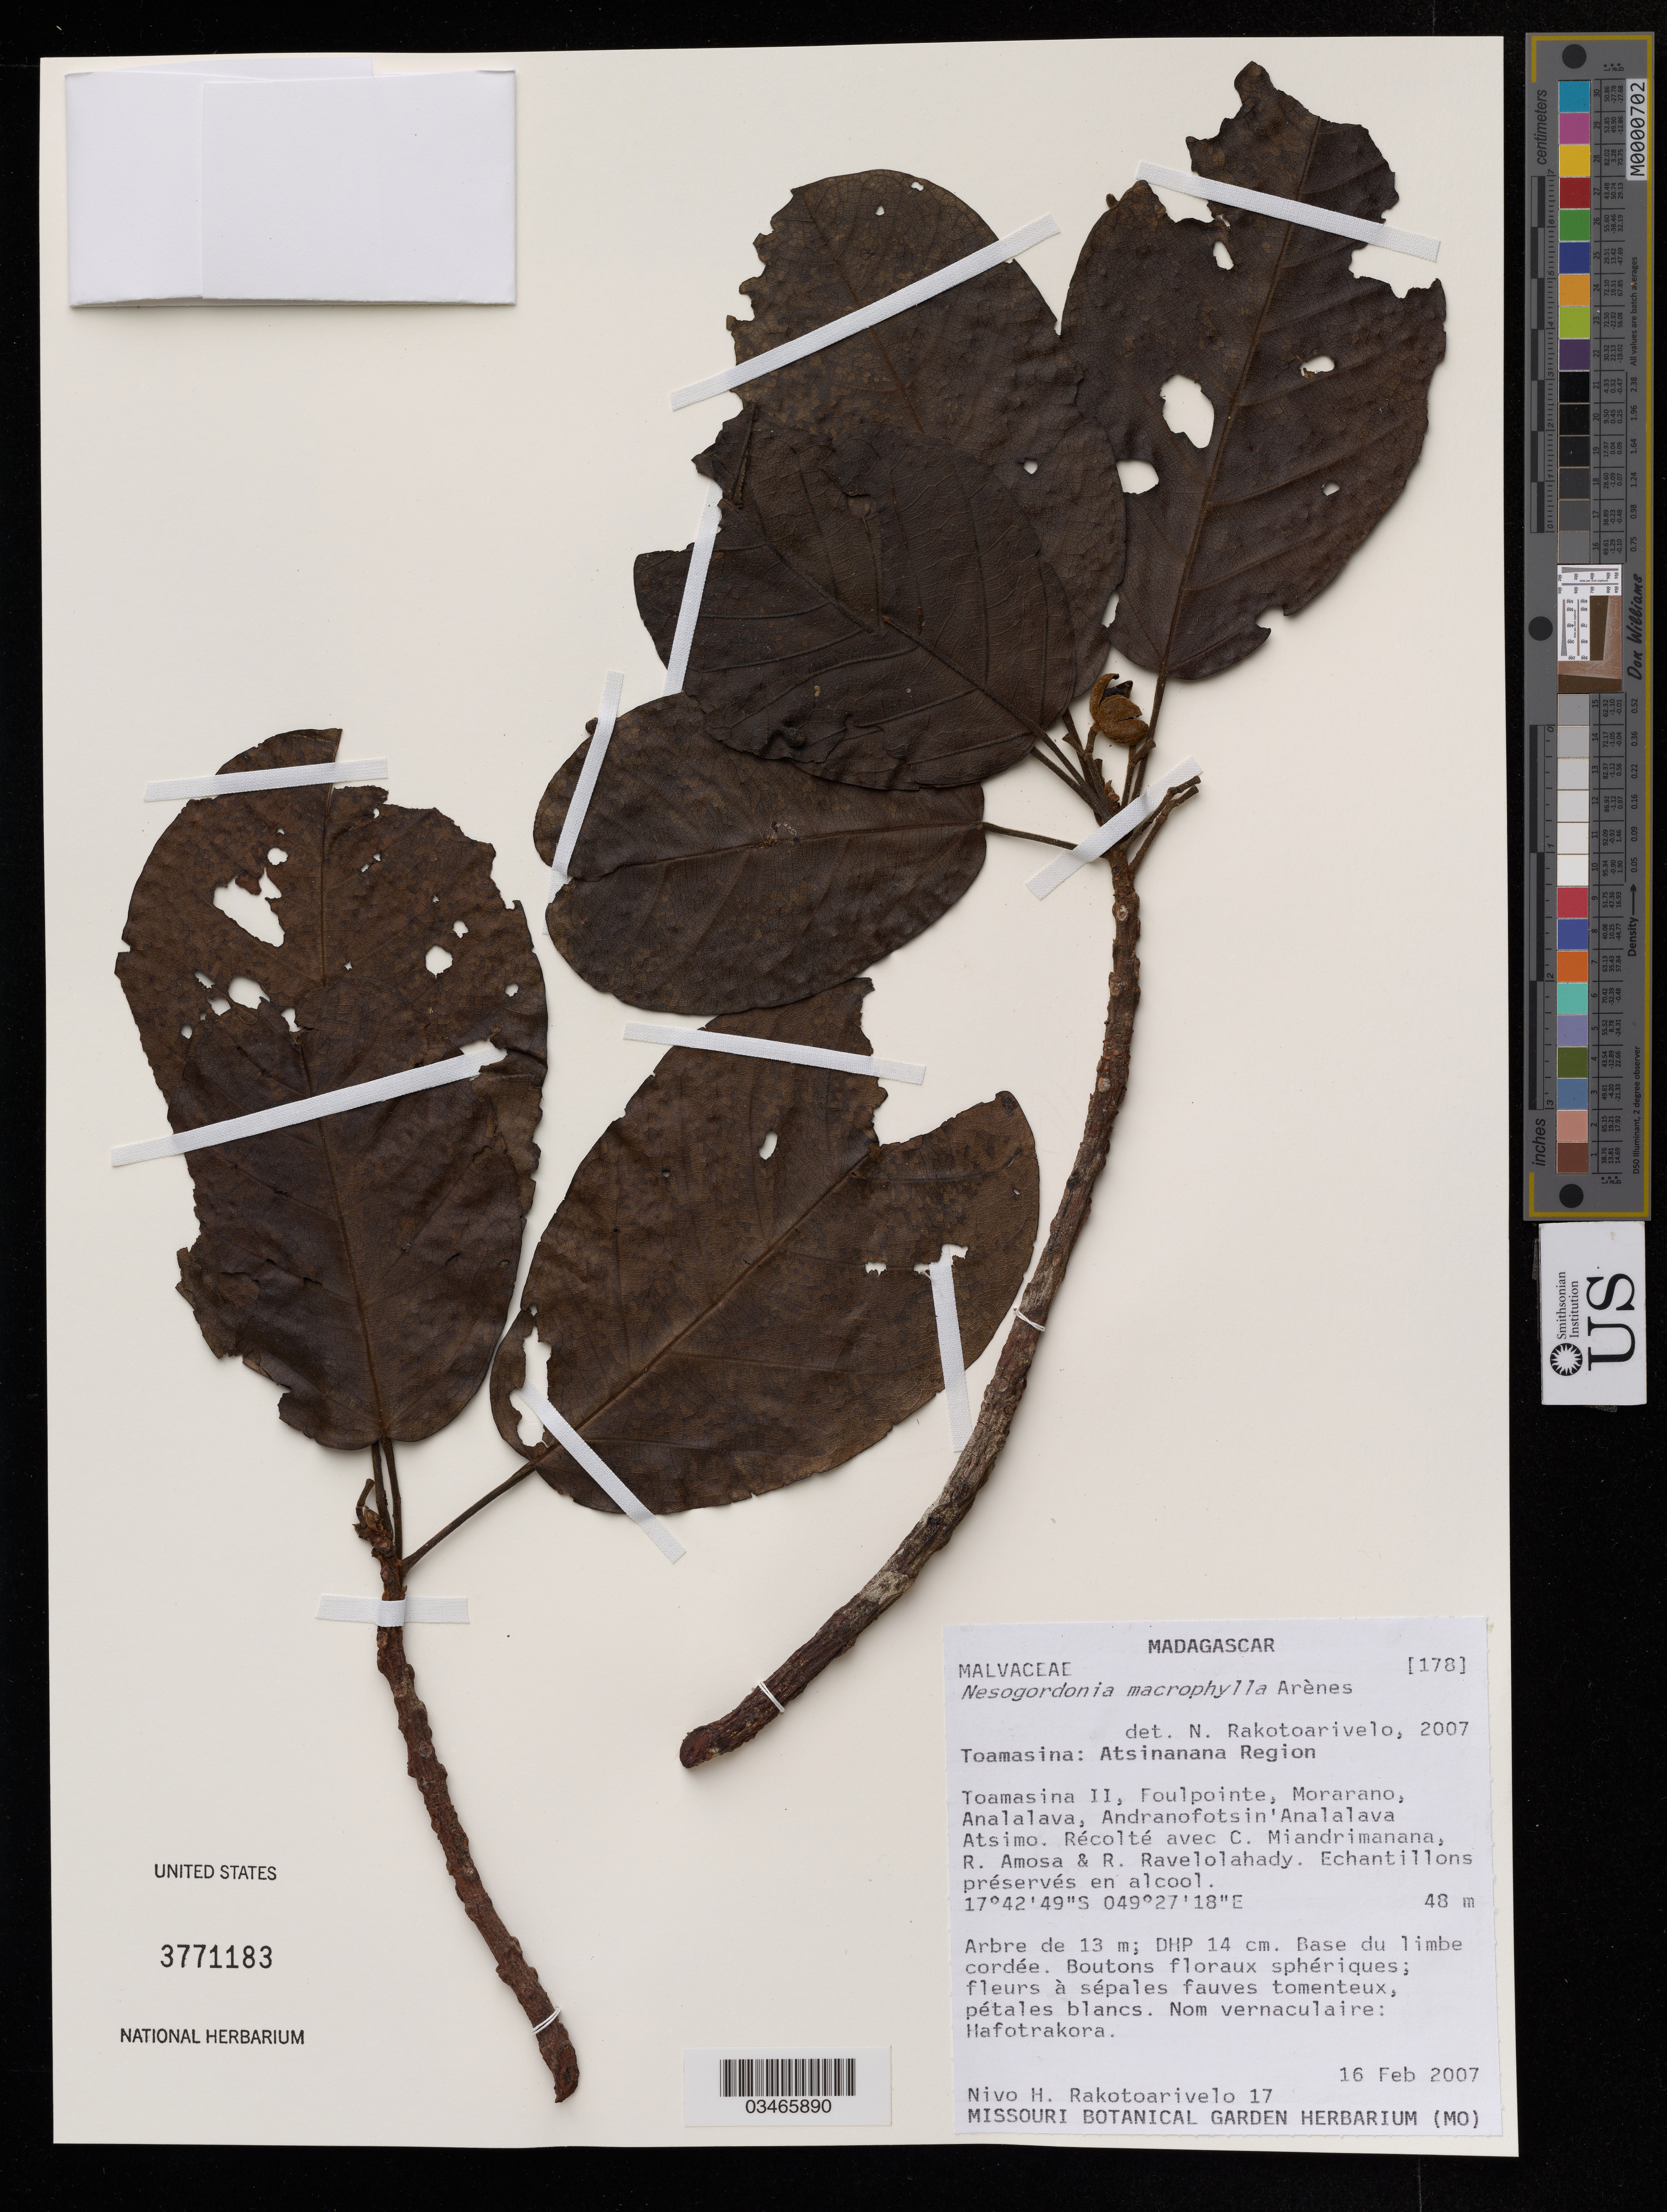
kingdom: Plantae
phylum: Tracheophyta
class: Magnoliopsida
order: Malvales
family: Malvaceae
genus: Nesogordonia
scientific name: Nesogordonia macrophylla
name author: Arènes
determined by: Rakotoarivelo, N.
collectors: N. Rakotoarivelo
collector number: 17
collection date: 2007-02-16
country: Madagascar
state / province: Atsinanana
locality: Toamasina II, Foulpointe, Morarano, Analalava, Andranofotsin'Analalava Atsimo.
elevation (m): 48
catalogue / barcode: US 3771183